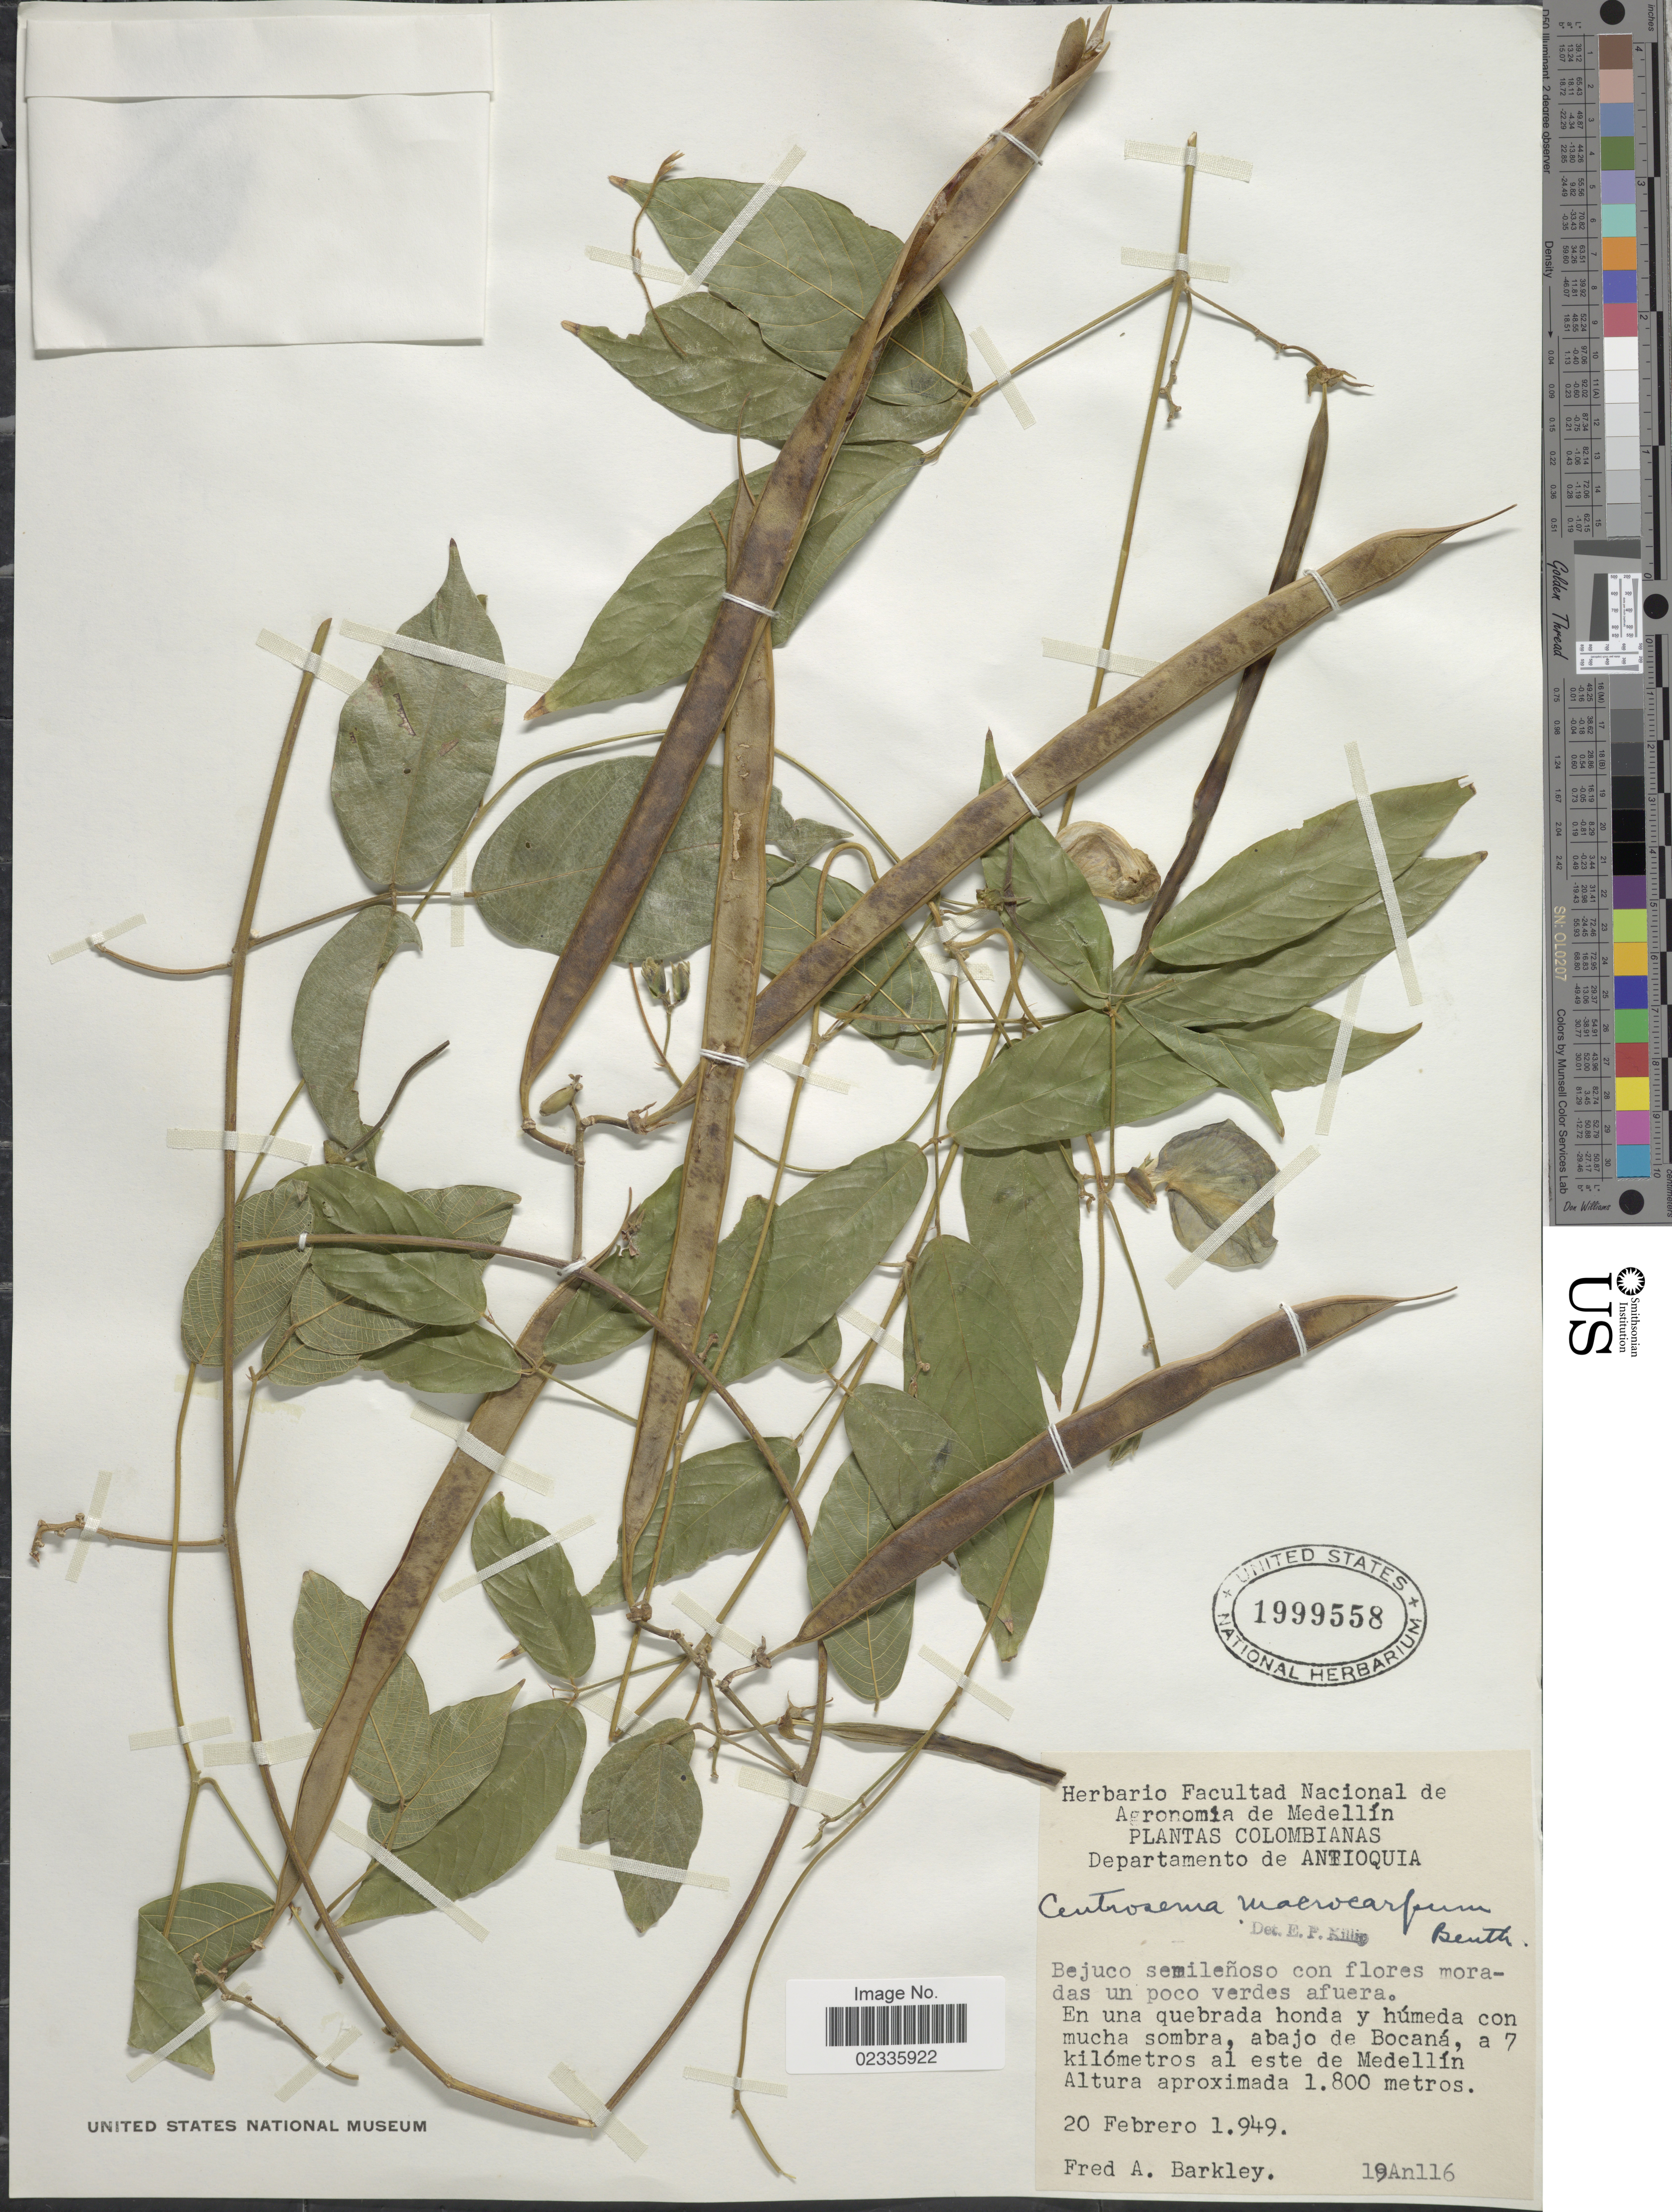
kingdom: Plantae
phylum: Tracheophyta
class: Magnoliopsida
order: Fabales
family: Fabaceae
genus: Centrosema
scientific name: Centrosema macrocarpum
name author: Benth.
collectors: F. A. Barkley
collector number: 19An116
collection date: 1949-02-20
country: Colombia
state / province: Antioquia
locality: Abajo de Bocaná, a 7 kilómetros al este de Medellín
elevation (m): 1800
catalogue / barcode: US 1999558